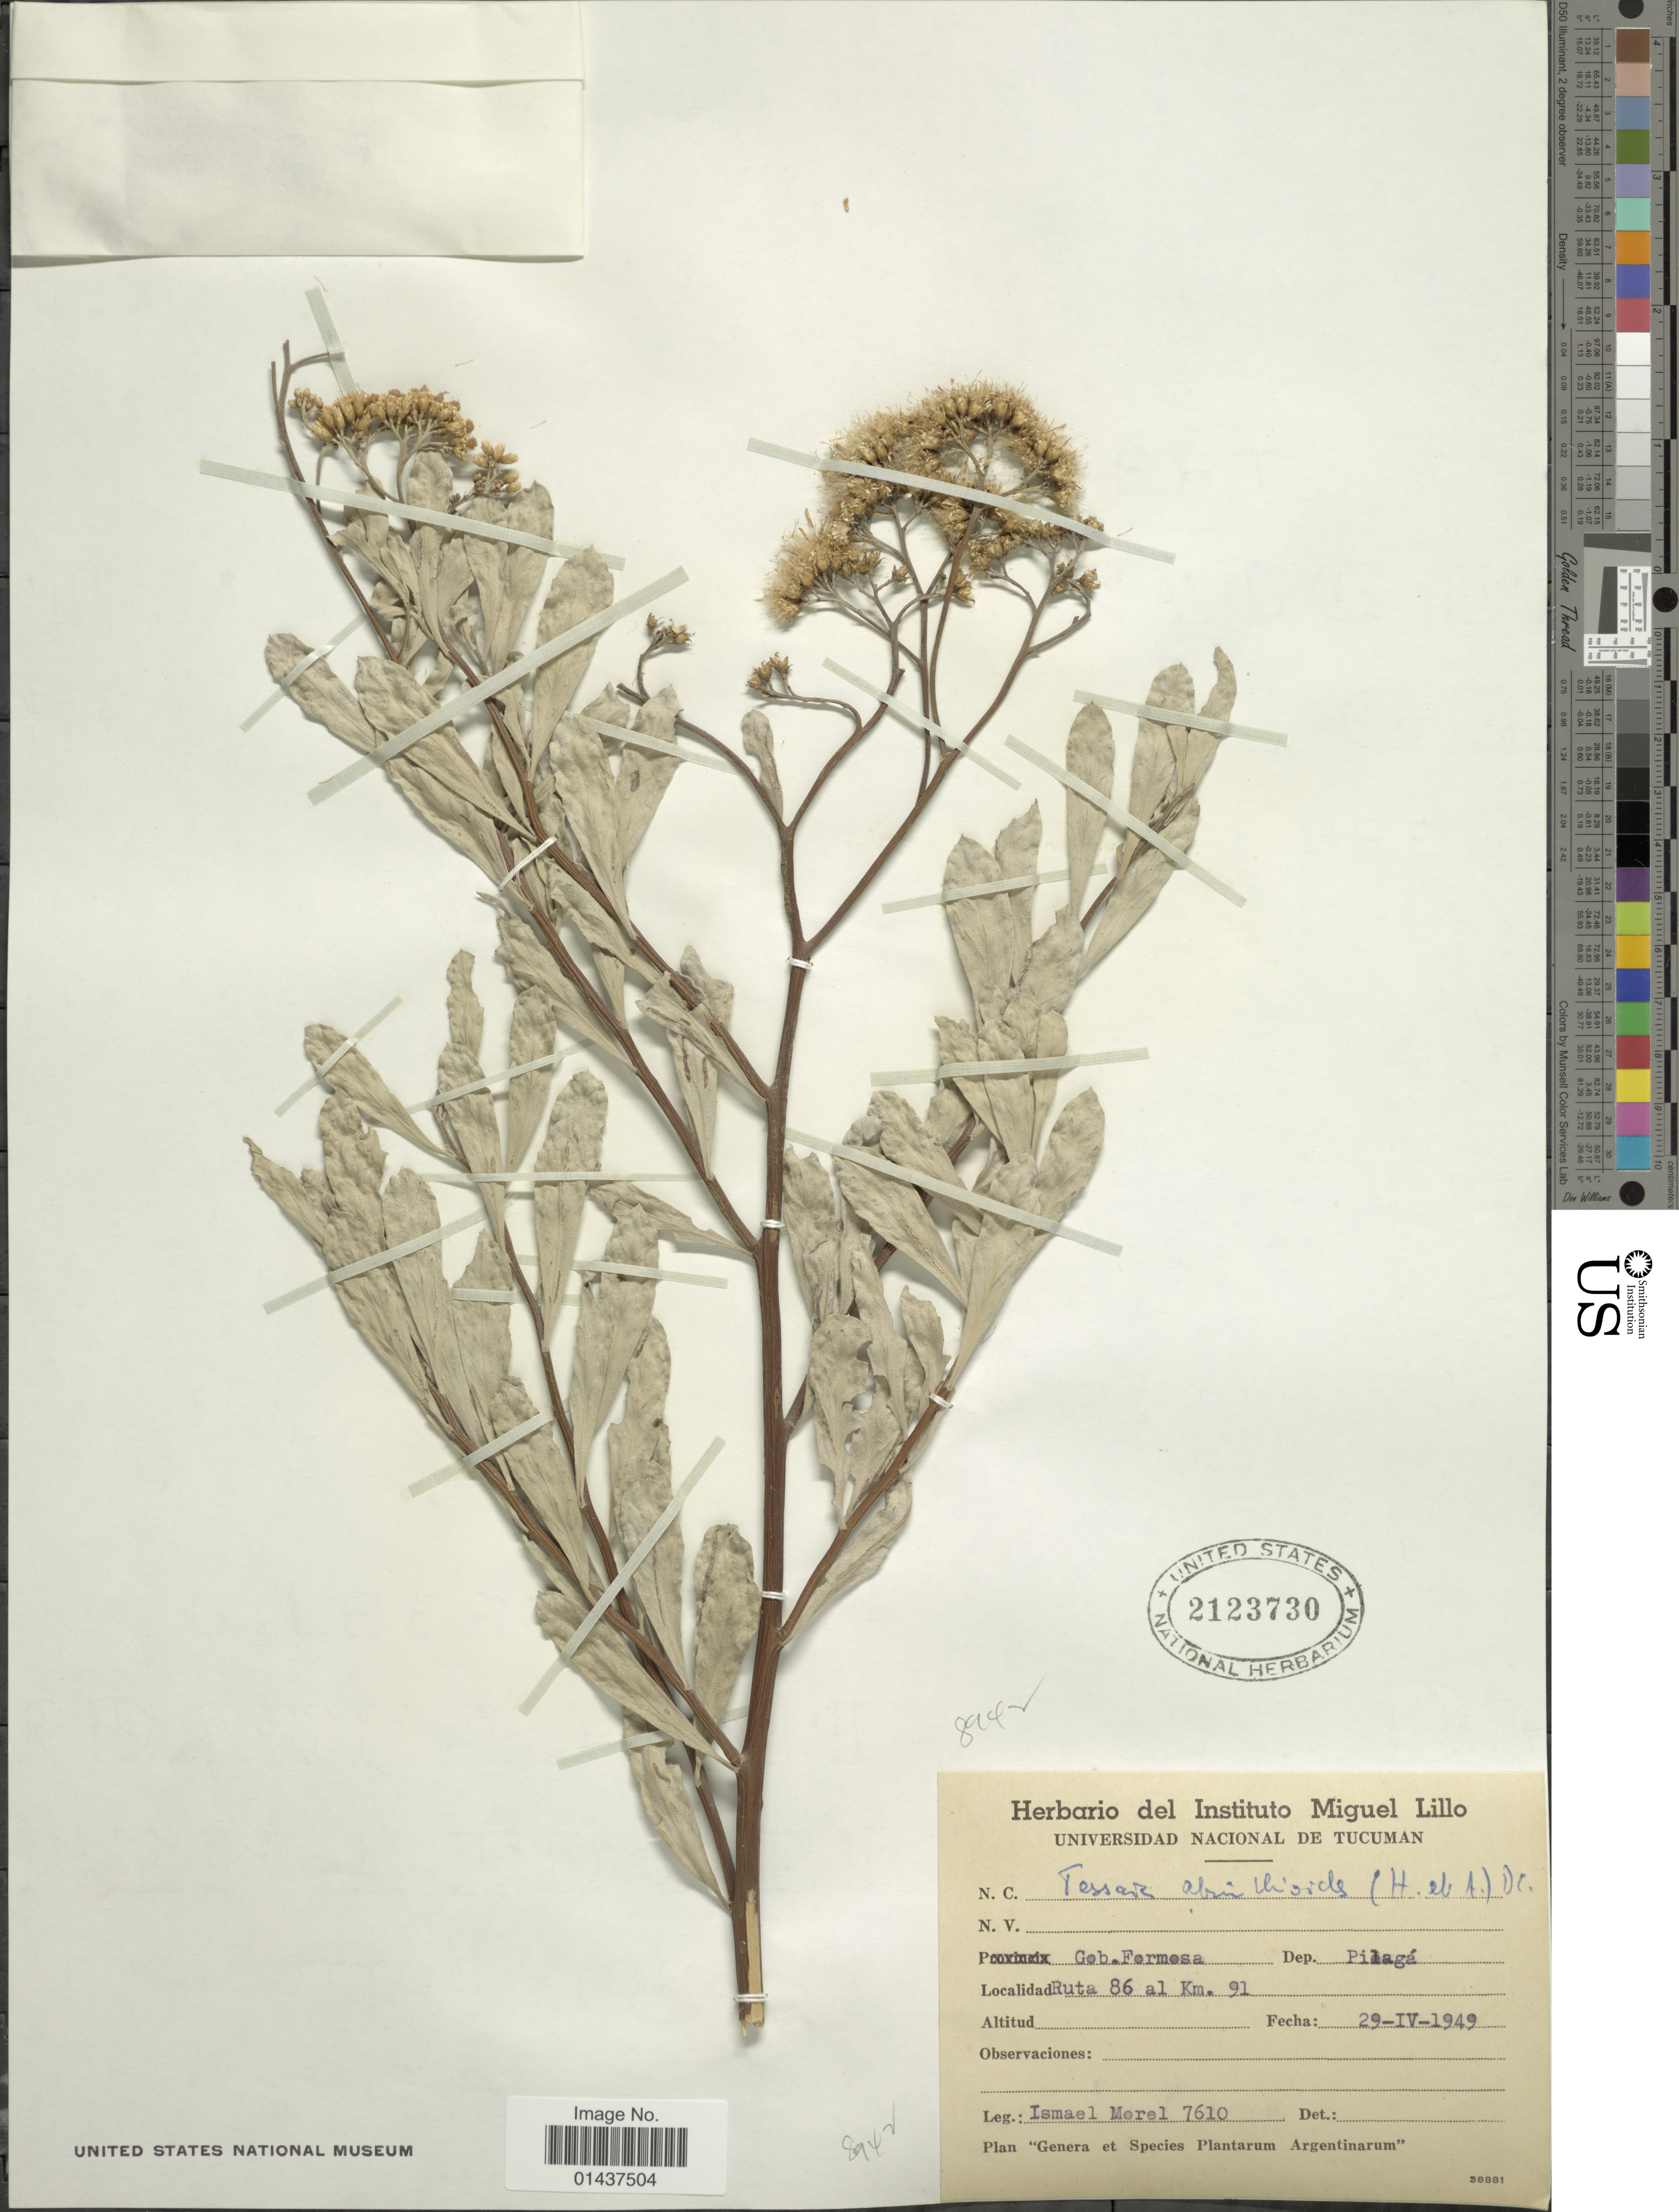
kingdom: Plantae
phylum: Tracheophyta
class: Magnoliopsida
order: Asterales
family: Asteraceae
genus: Tessaria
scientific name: Tessaria integrifolia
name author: Ruiz & Pav.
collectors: I. Morel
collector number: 7610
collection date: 1949-04-29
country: Argentina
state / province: Formosa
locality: Gob. Formosa, Dep. Pilagá, Ruta 86 al Km 91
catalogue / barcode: US 2123730